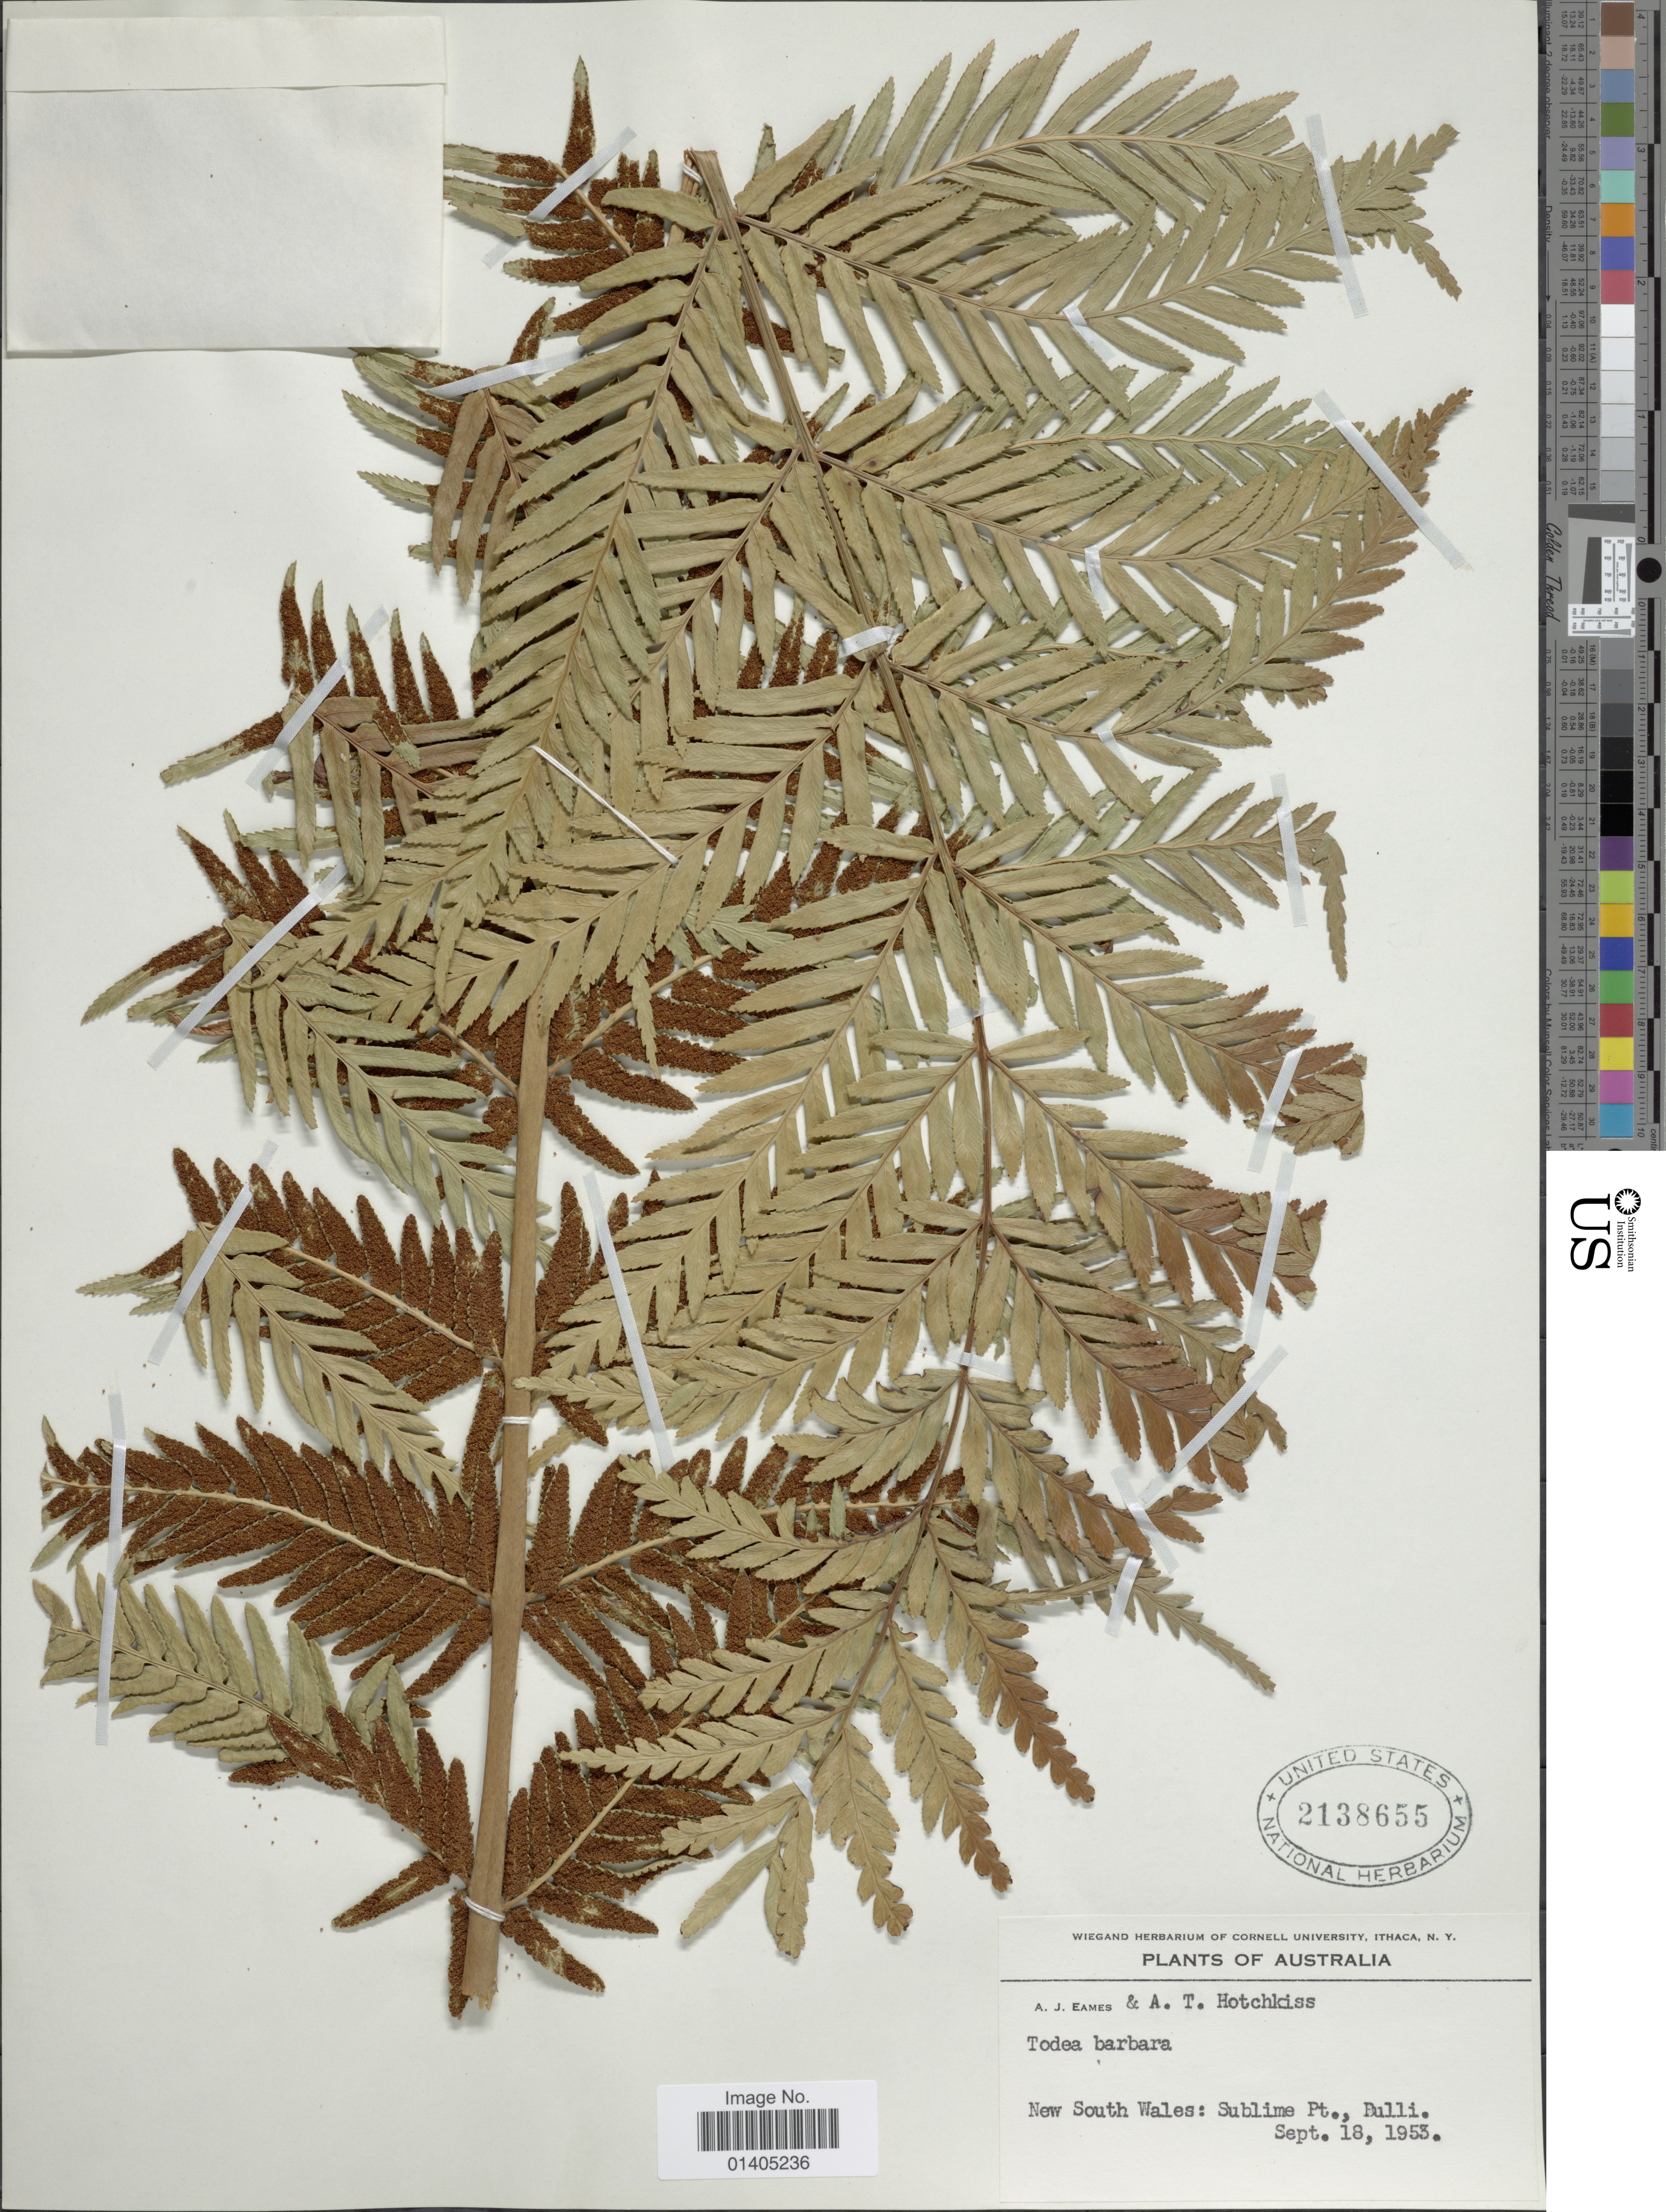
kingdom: Plantae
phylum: Tracheophyta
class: Polypodiopsida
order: Osmundales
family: Osmundaceae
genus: Todea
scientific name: Todea barbara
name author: T. Moore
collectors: A. J. Eames & A. Hotchkiss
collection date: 1953-09-18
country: Australia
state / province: New South Wales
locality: Sublime Pt., Bulli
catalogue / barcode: US 2138655